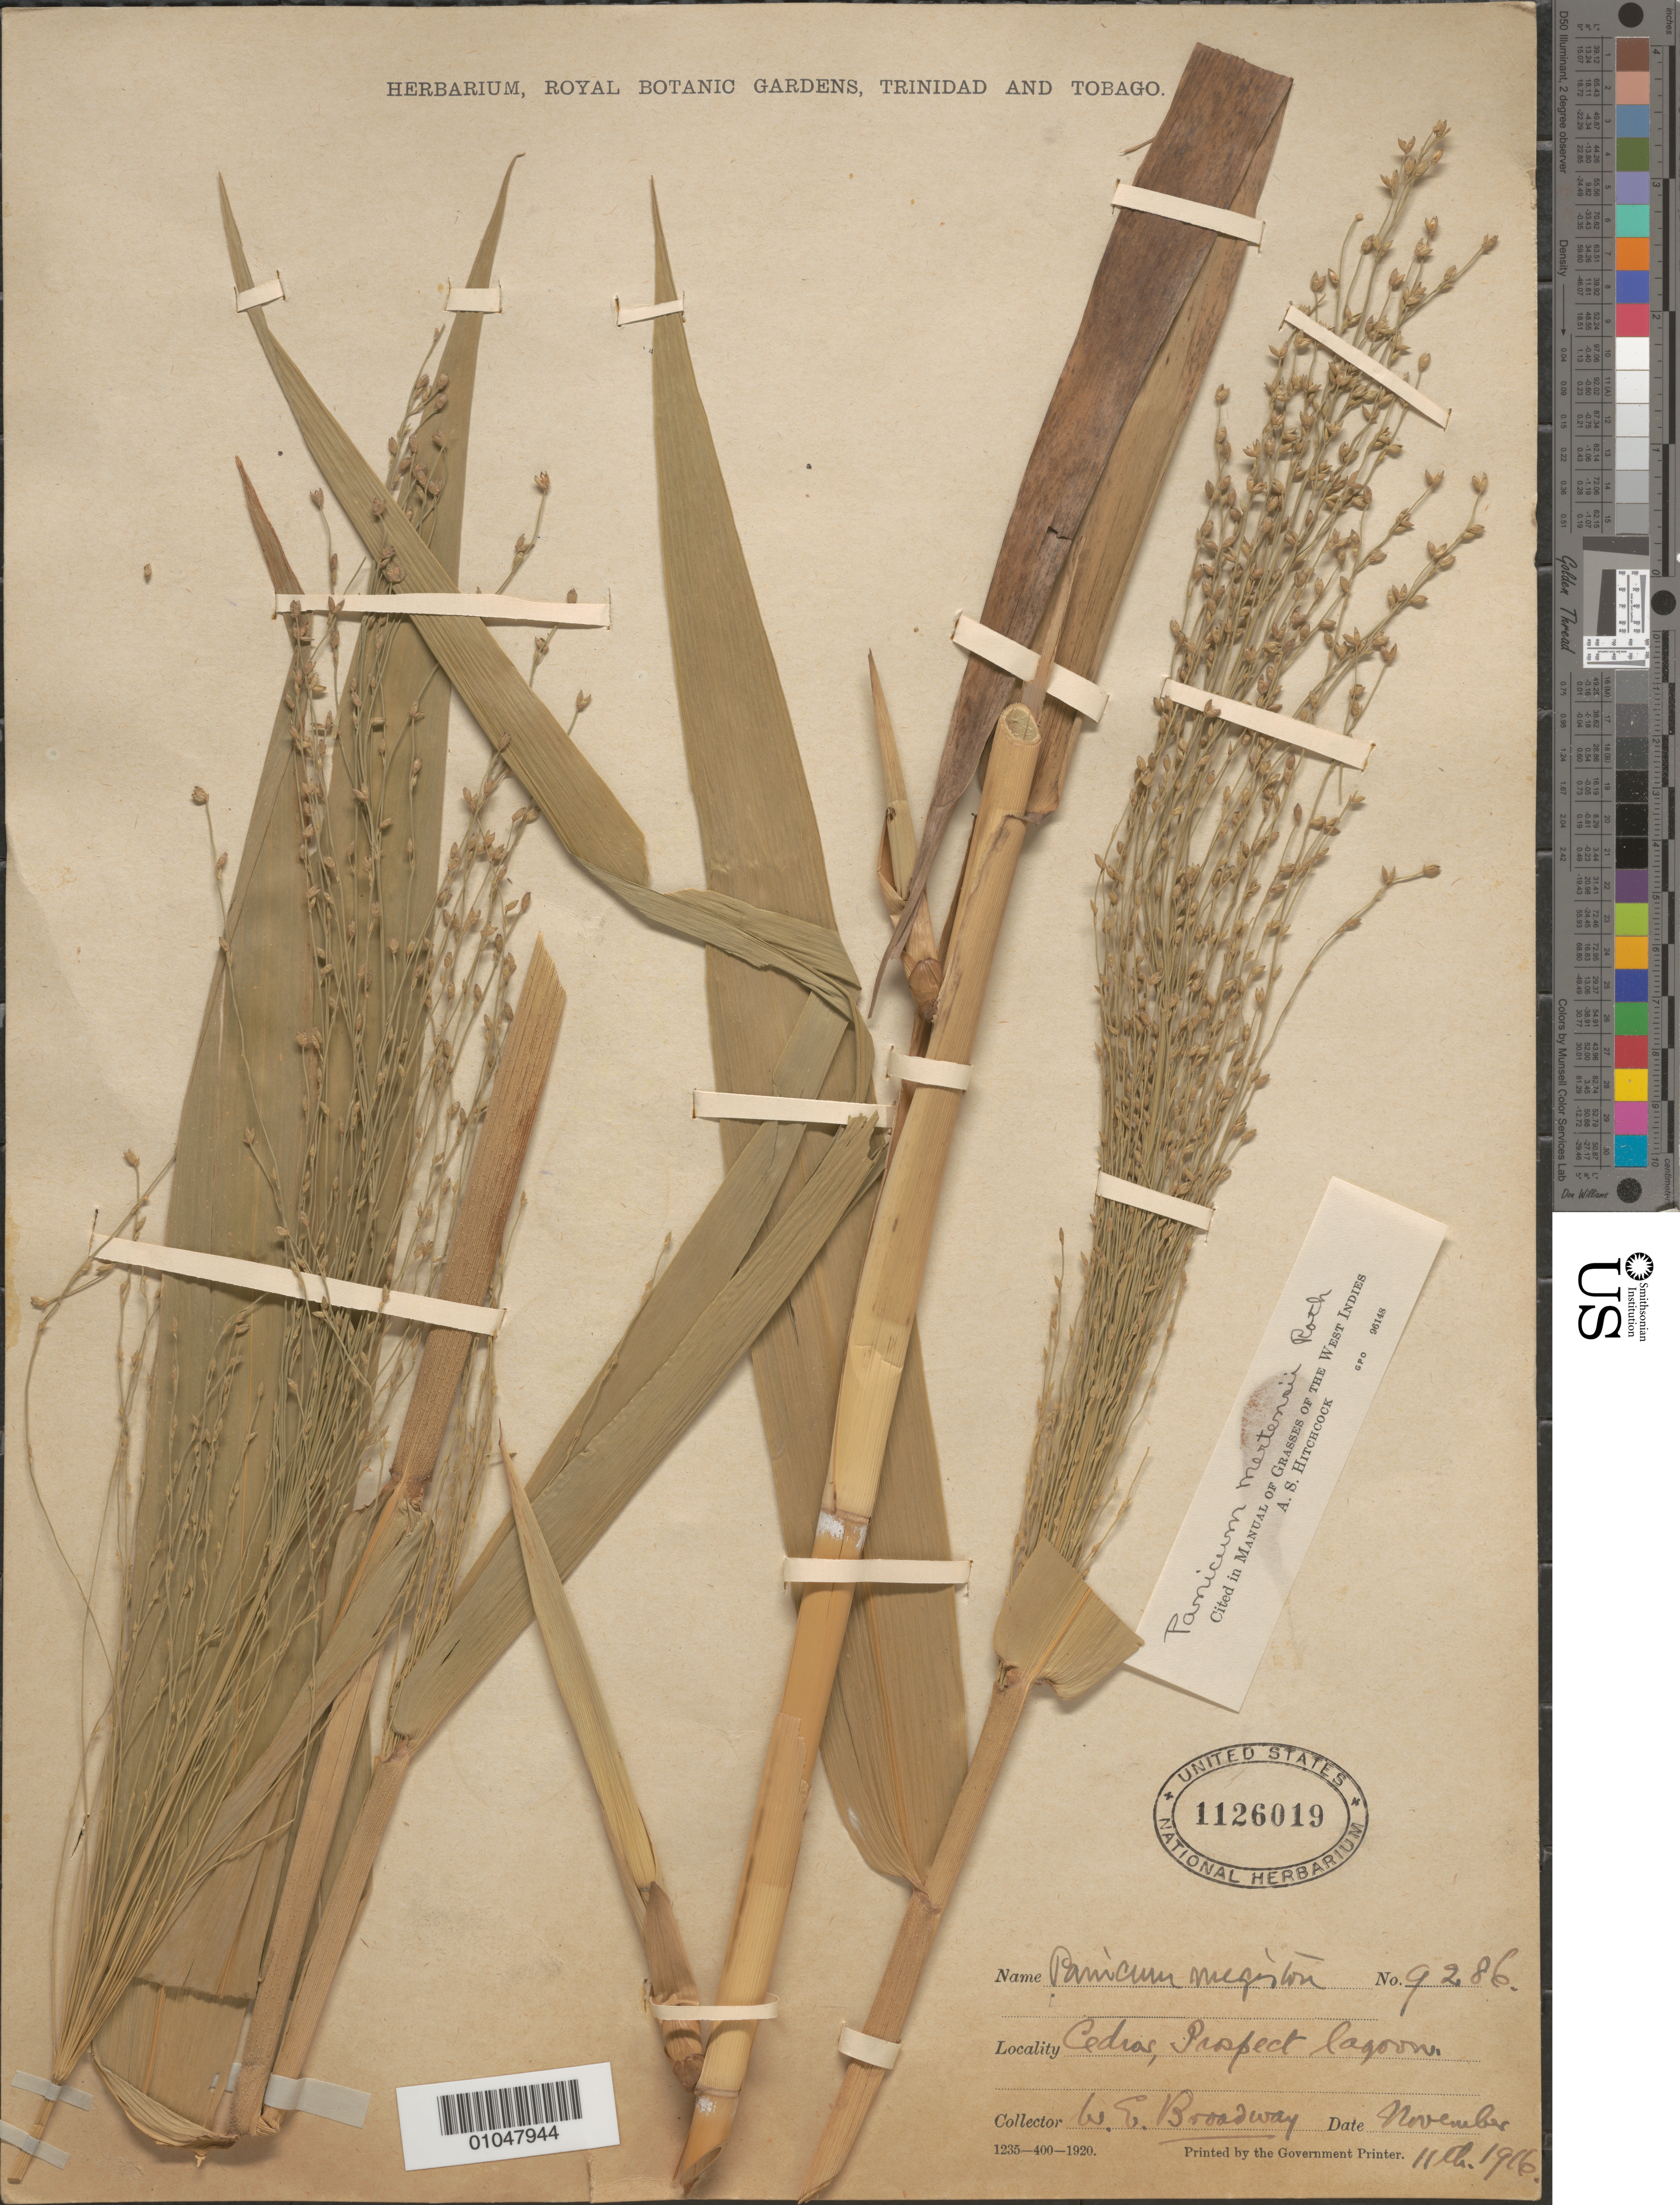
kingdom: Plantae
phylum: Tracheophyta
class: Liliopsida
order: Poales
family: Poaceae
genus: Stephostachys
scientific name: Stephostachys mertensii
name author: (Roth) Zuloaga & Marrone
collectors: W. E. Broadway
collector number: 9286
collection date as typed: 11 Nov 1916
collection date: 1916-11-11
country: Trinidad and Tobago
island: Tobago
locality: Cedras, Prospect lagoon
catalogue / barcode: US 1126019